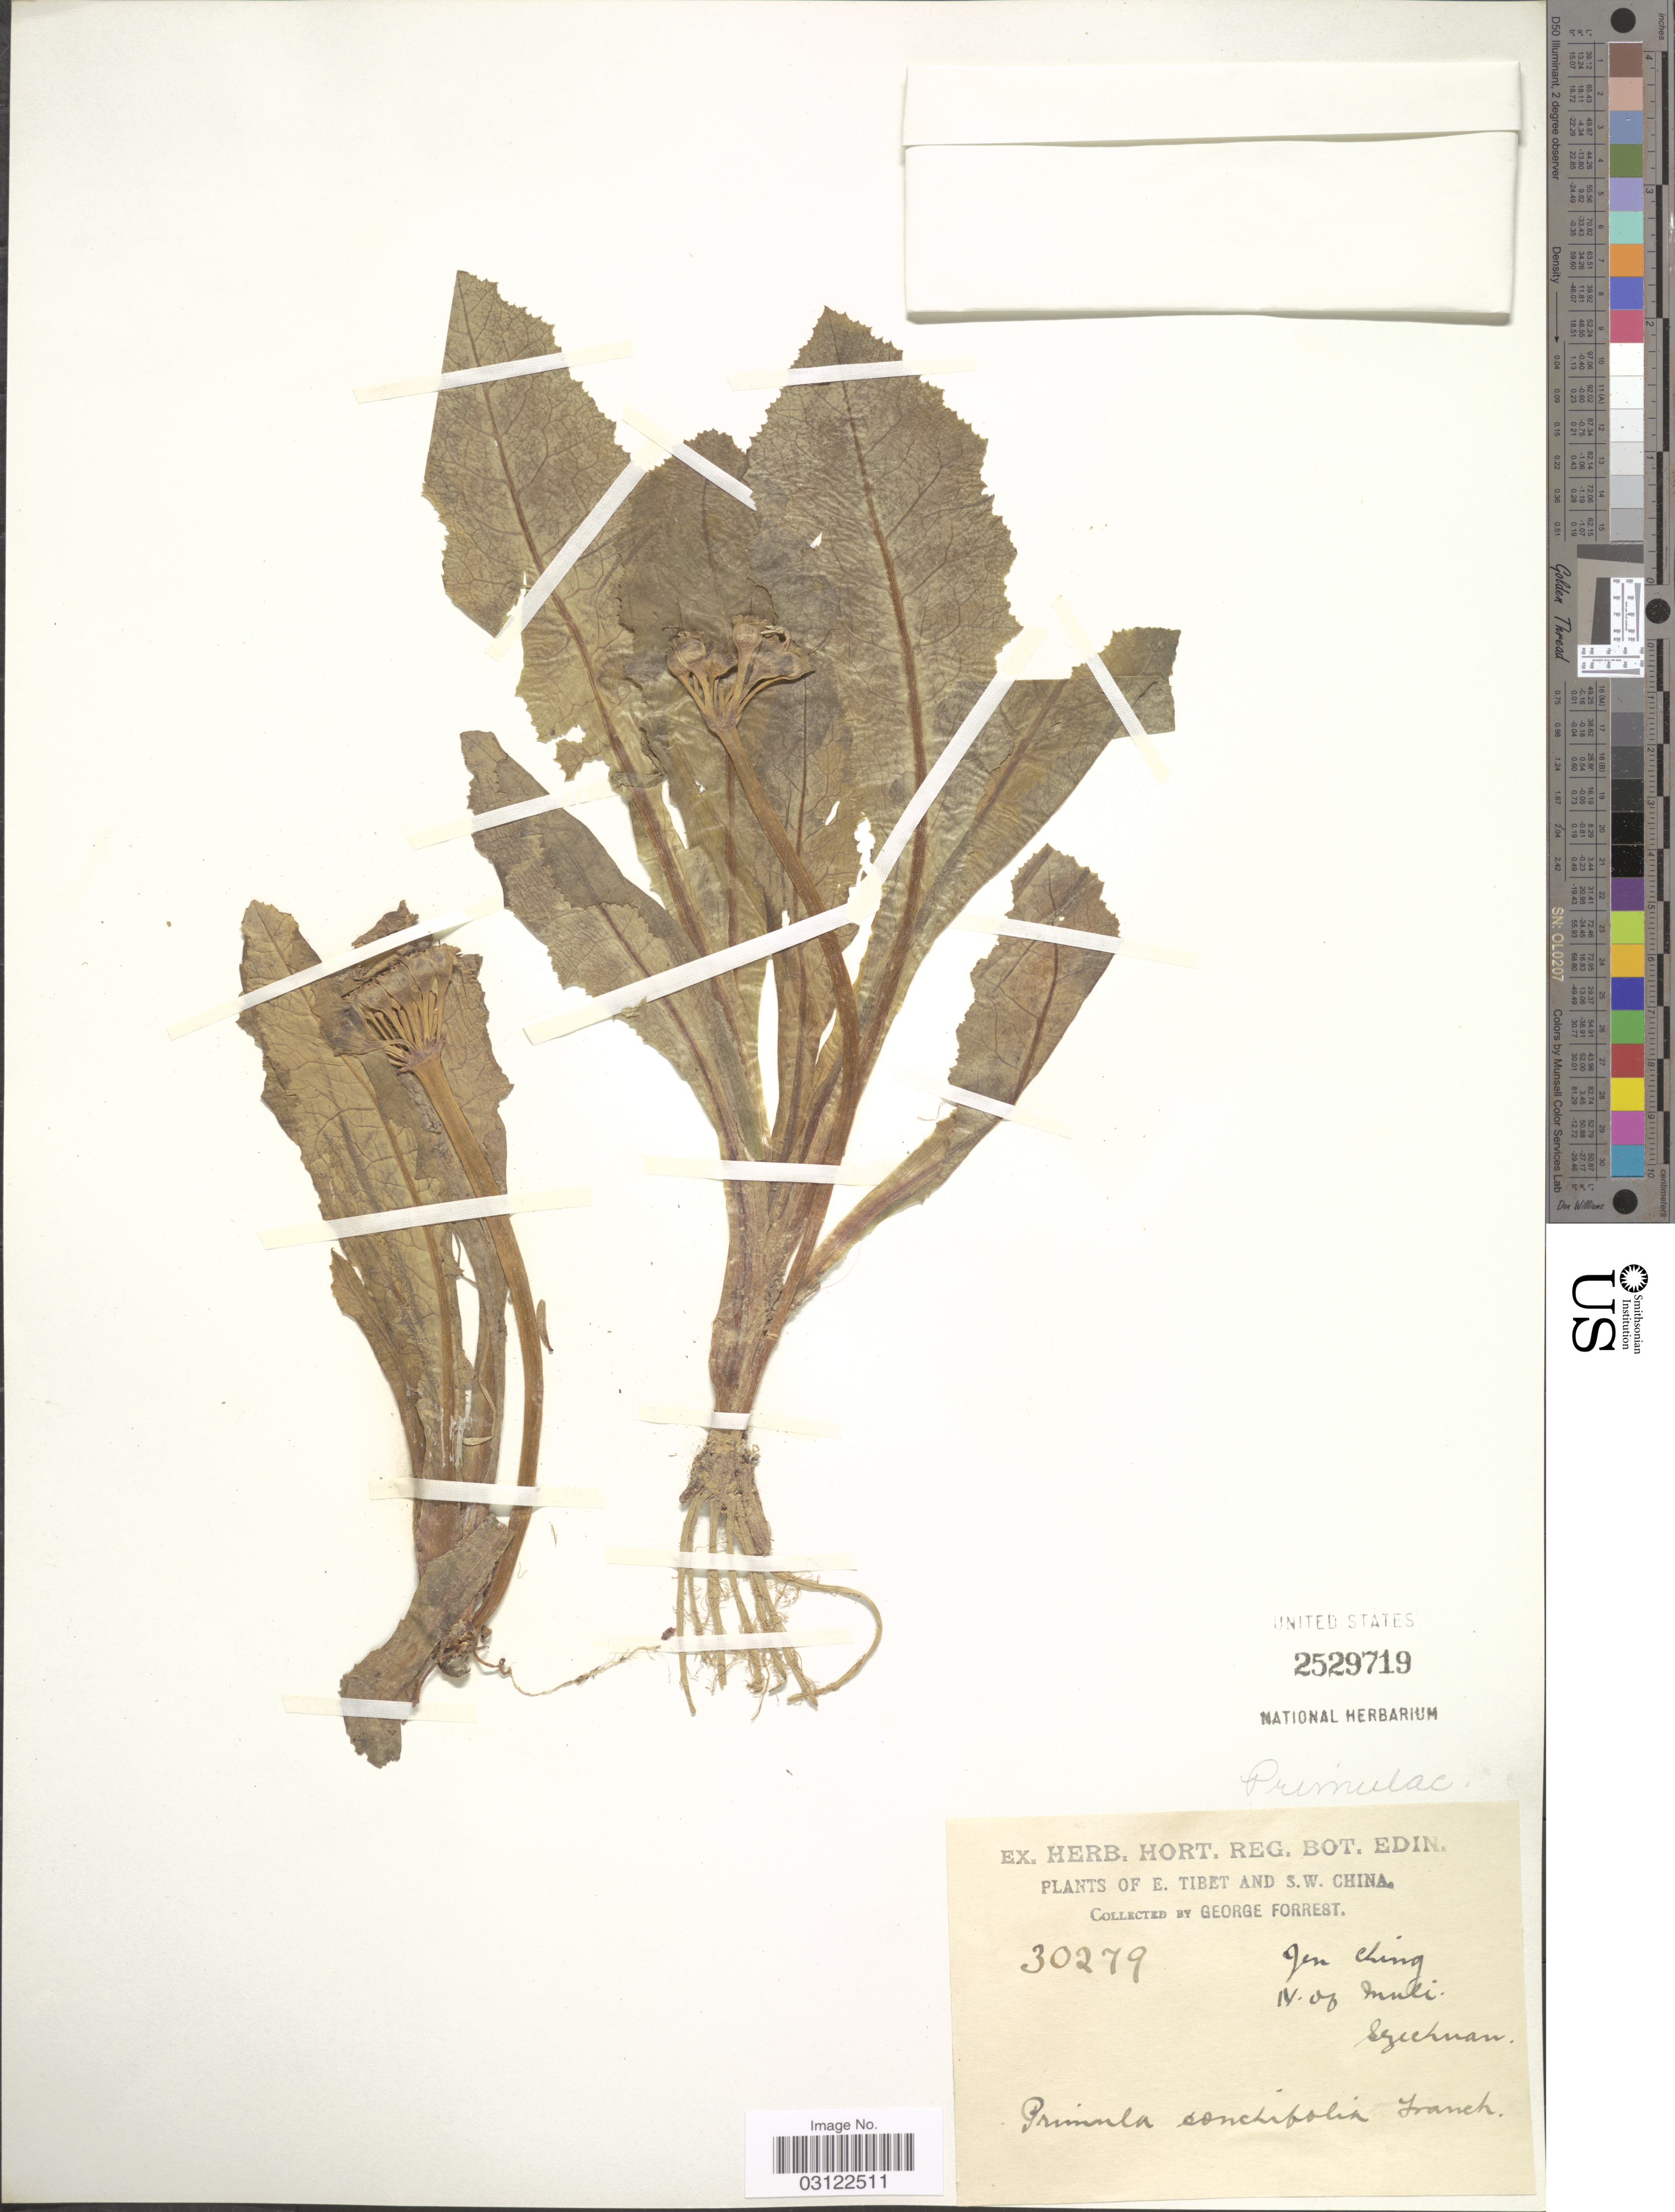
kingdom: Plantae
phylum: Tracheophyta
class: Magnoliopsida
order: Ericales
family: Primulaceae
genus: Primula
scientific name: Primula sonchifolia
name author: Franch.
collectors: G. Forrest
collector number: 30279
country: China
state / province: Sichuan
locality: E. Tibet and S.W. China. Jen Ching. N. of Muli. Szechuan.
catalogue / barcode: US 2529719